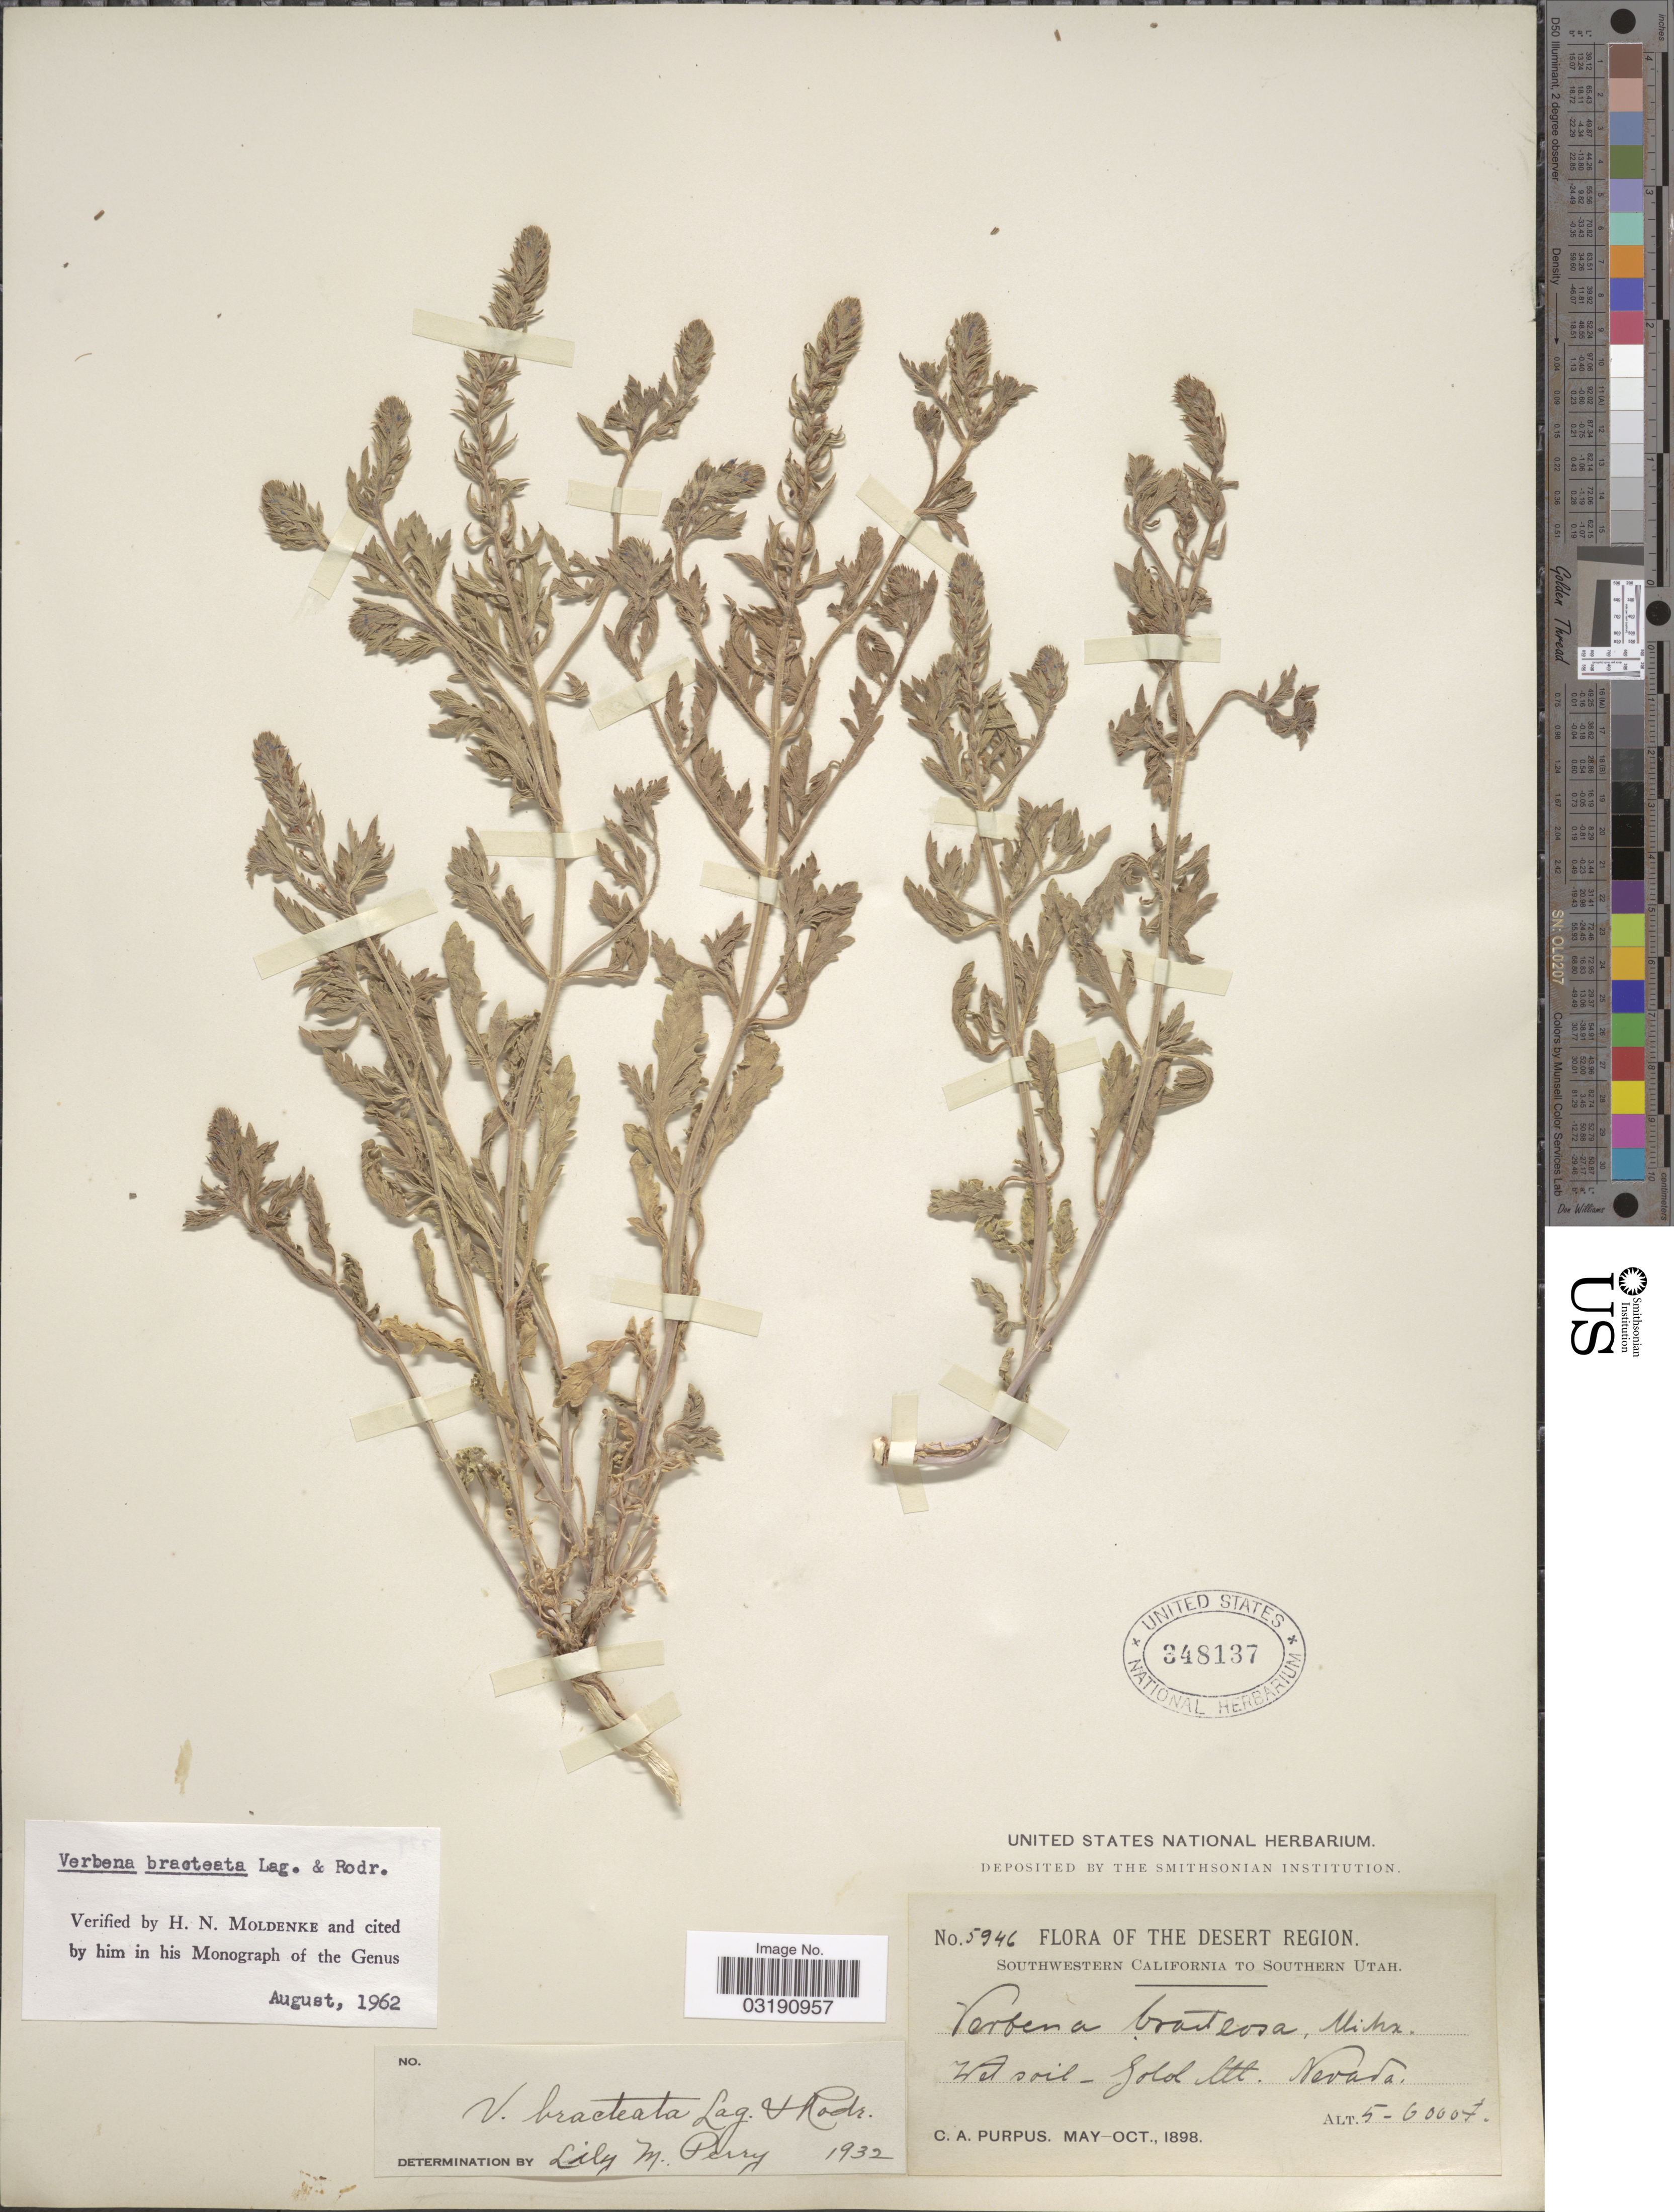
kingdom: Plantae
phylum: Tracheophyta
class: Magnoliopsida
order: Lamiales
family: Verbenaceae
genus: Verbena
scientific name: Verbena bracteata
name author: Cav. ex Lag. & Rodr.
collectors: C. A. Purpus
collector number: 5946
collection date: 1898-05/1898-10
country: United States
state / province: Nevada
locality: The Desert Region. Gold Mt.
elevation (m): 1524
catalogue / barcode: US 348137